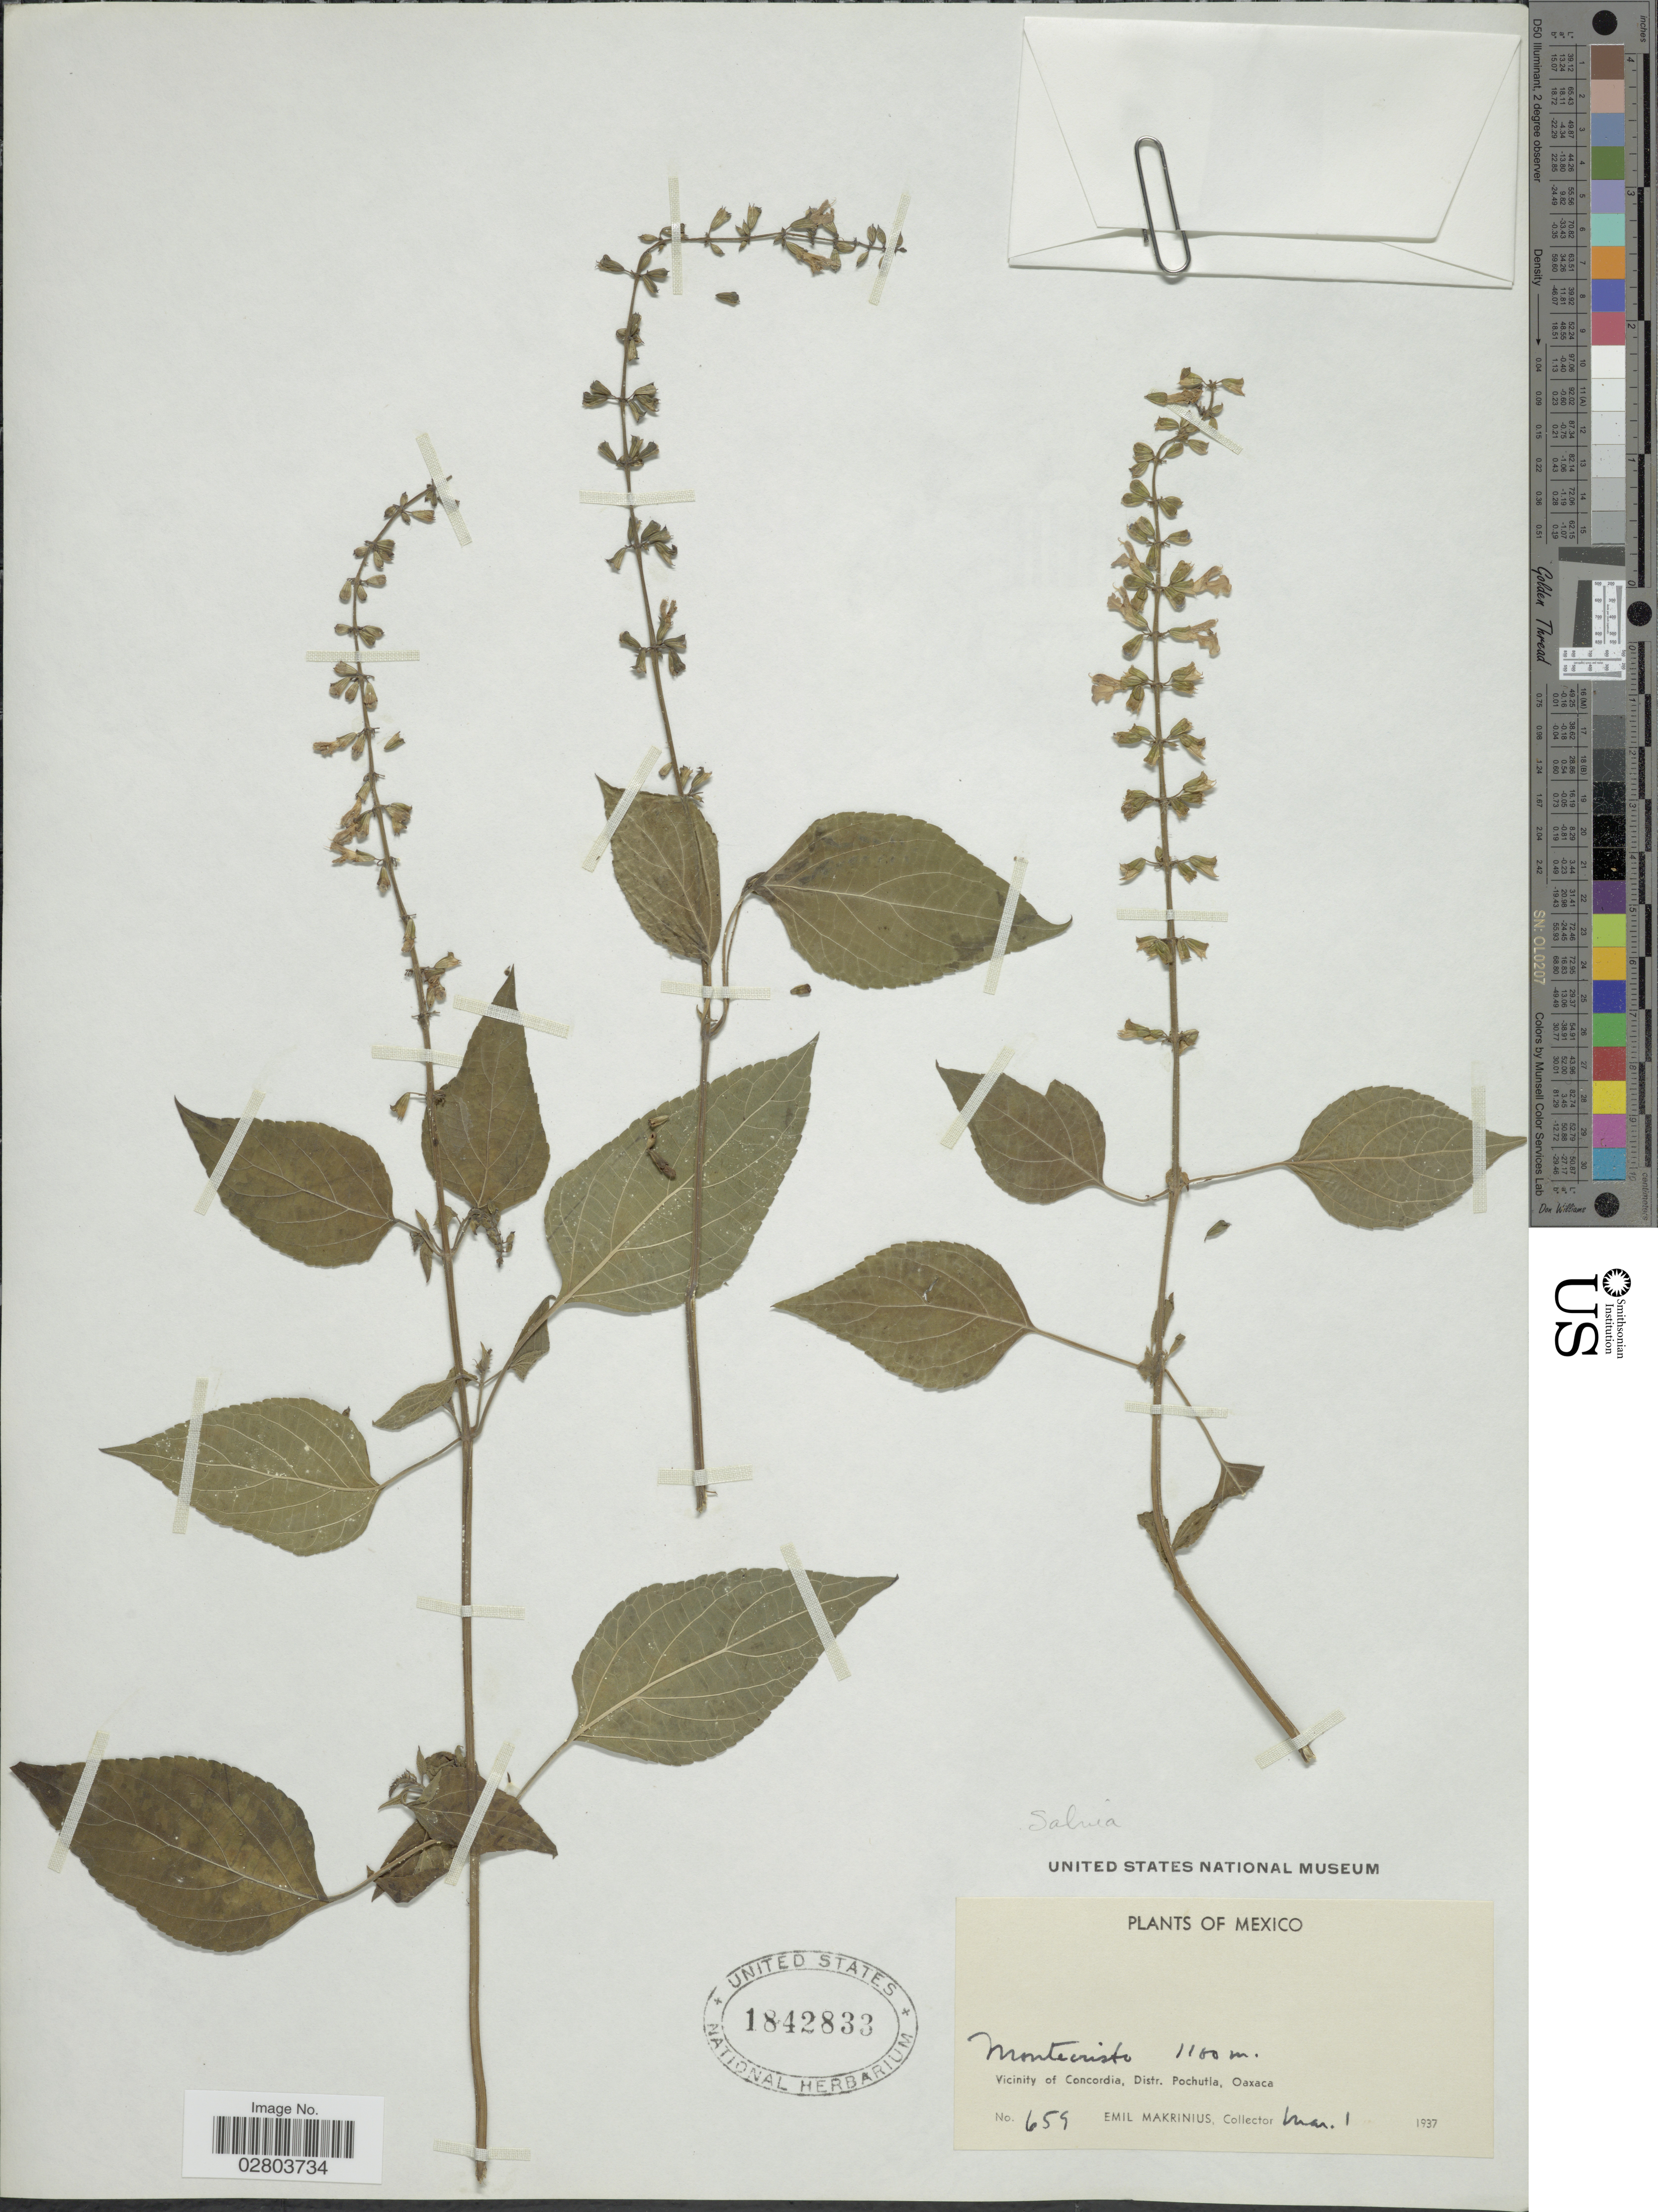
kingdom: Plantae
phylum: Tracheophyta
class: Magnoliopsida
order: Lamiales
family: Lamiaceae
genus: Salvia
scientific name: Salvia sp.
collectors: E. Makrinius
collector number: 659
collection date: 1937-03-01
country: Mexico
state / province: Oaxaca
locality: Montecristo. Vicinity of Concordia, Distr. Pochutla, Oaxaca.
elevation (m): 1100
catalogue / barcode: US 1842833